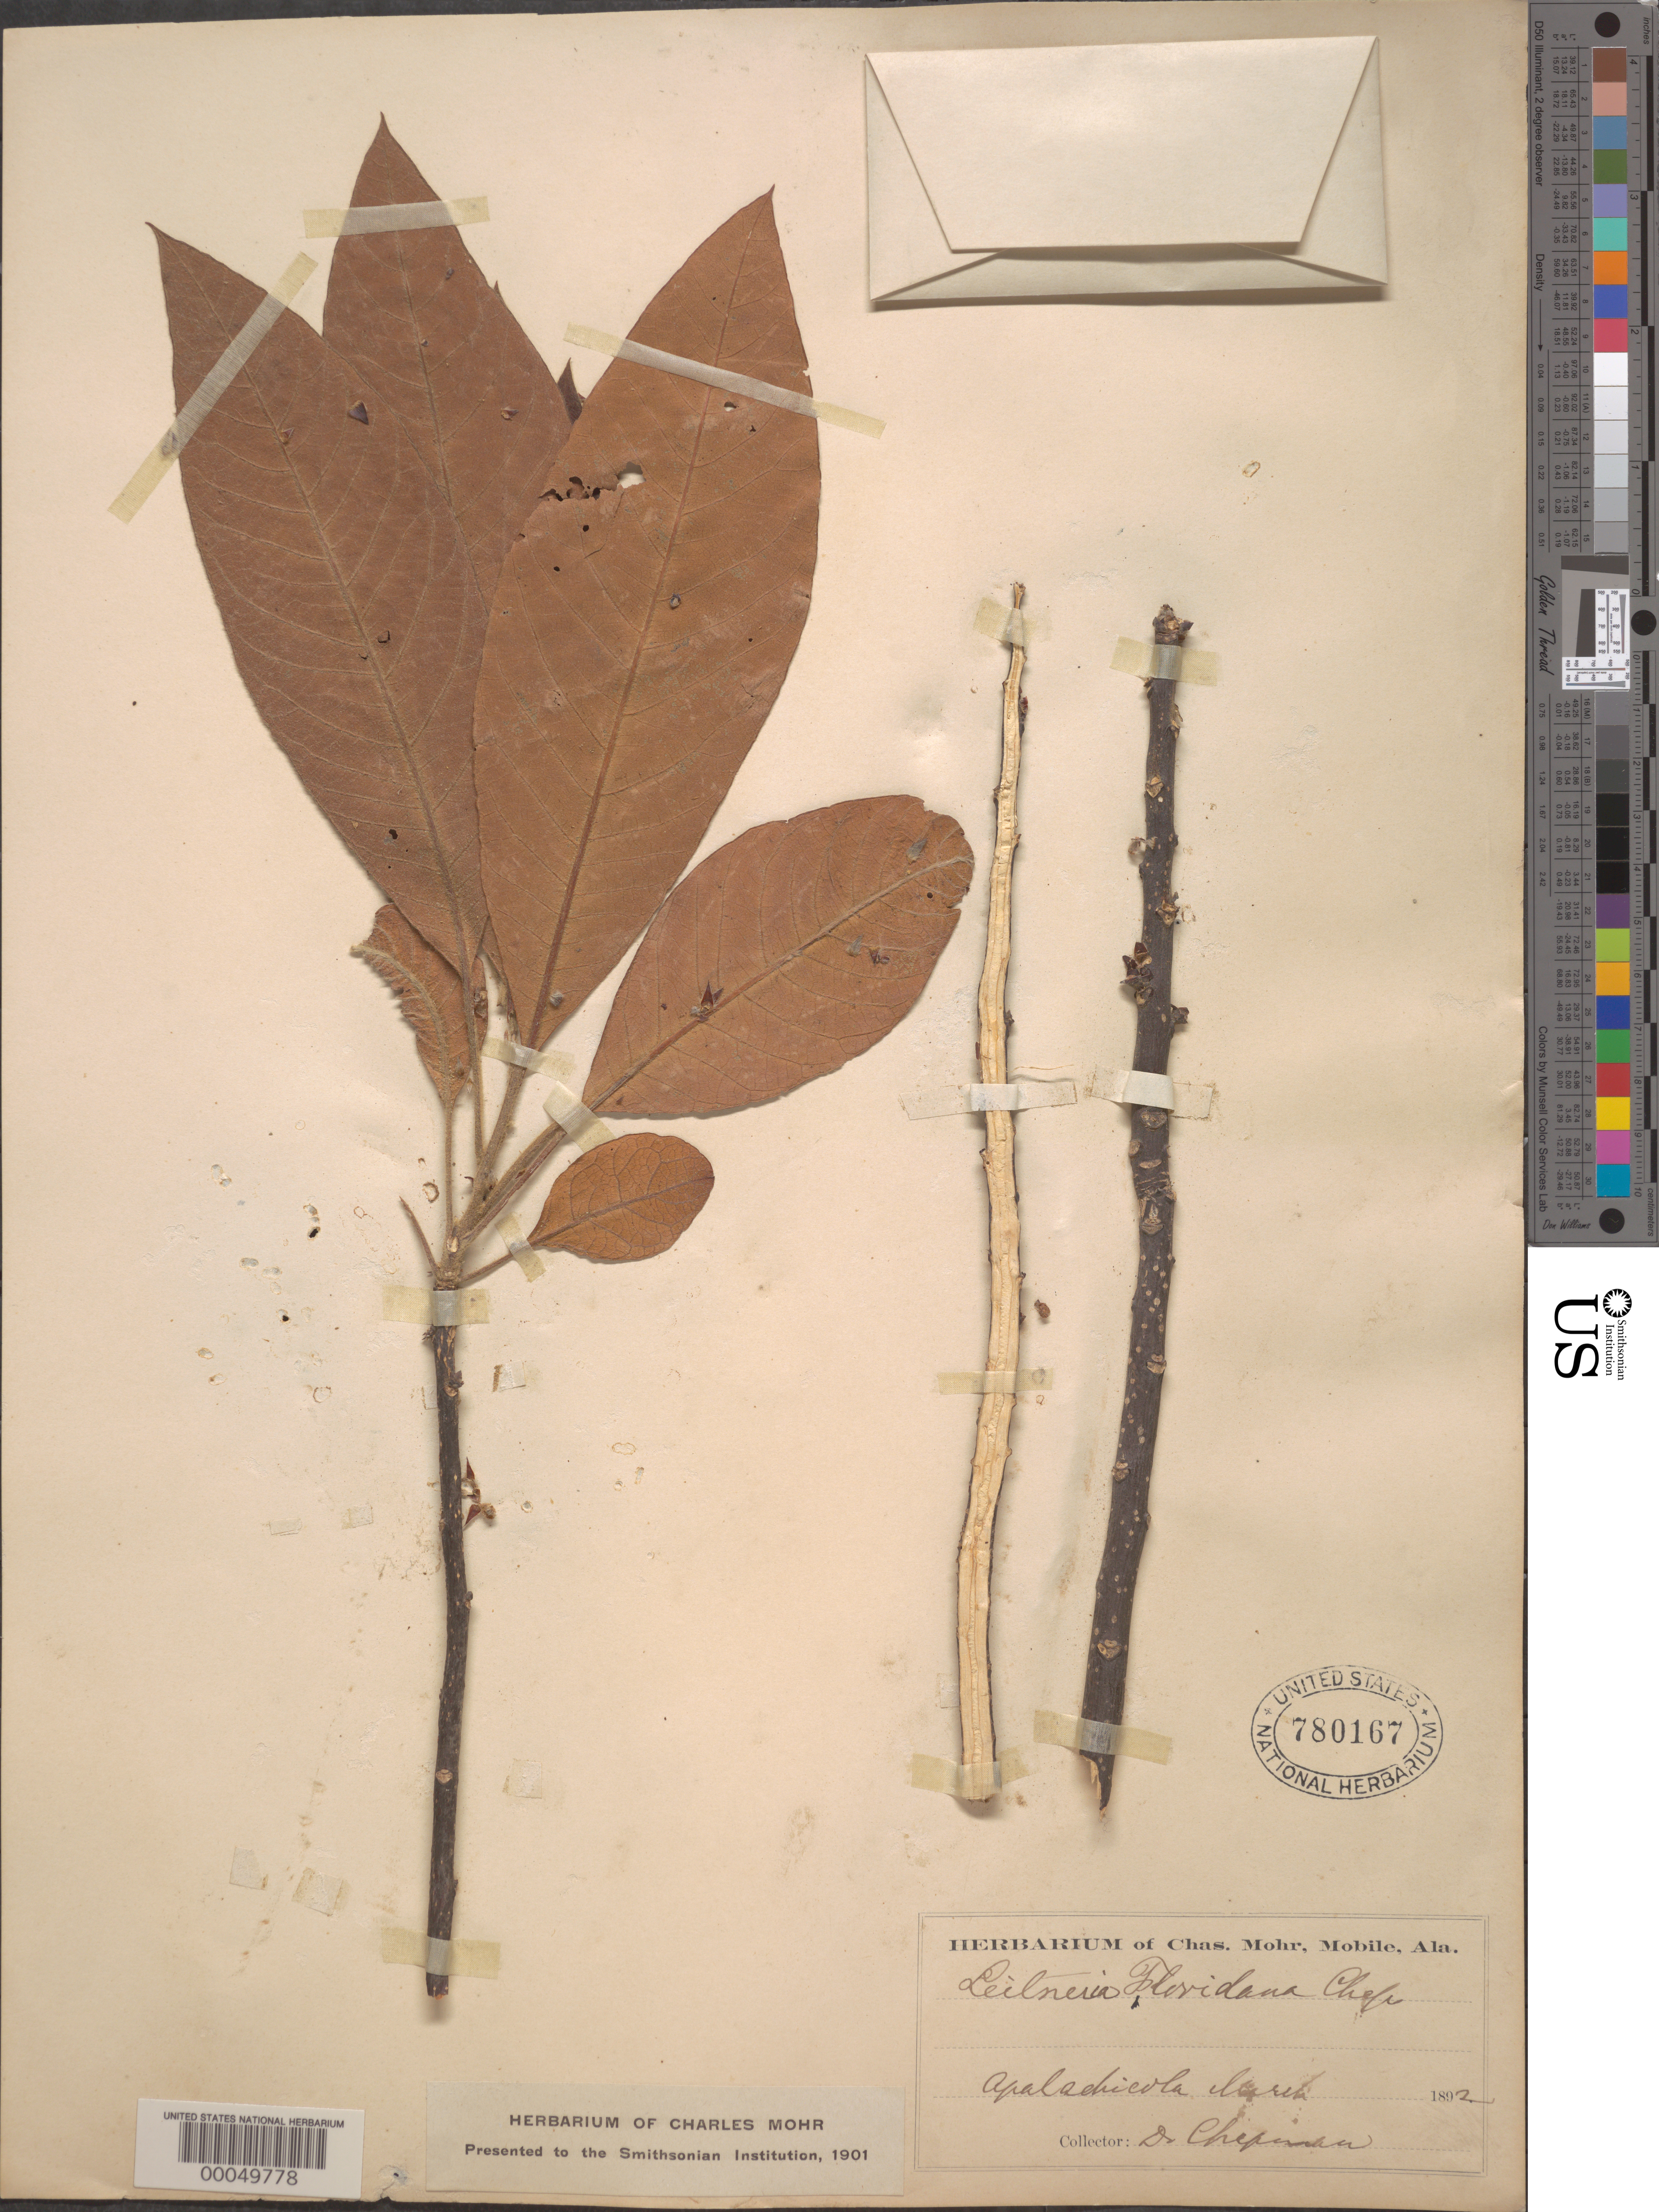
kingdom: Plantae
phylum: Tracheophyta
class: Magnoliopsida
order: Sapindales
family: Simaroubaceae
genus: Leitneria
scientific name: Leitneria floridana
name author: Chapm.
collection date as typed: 1892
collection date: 1892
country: United States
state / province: Florida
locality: Apalachicola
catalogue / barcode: US 780167